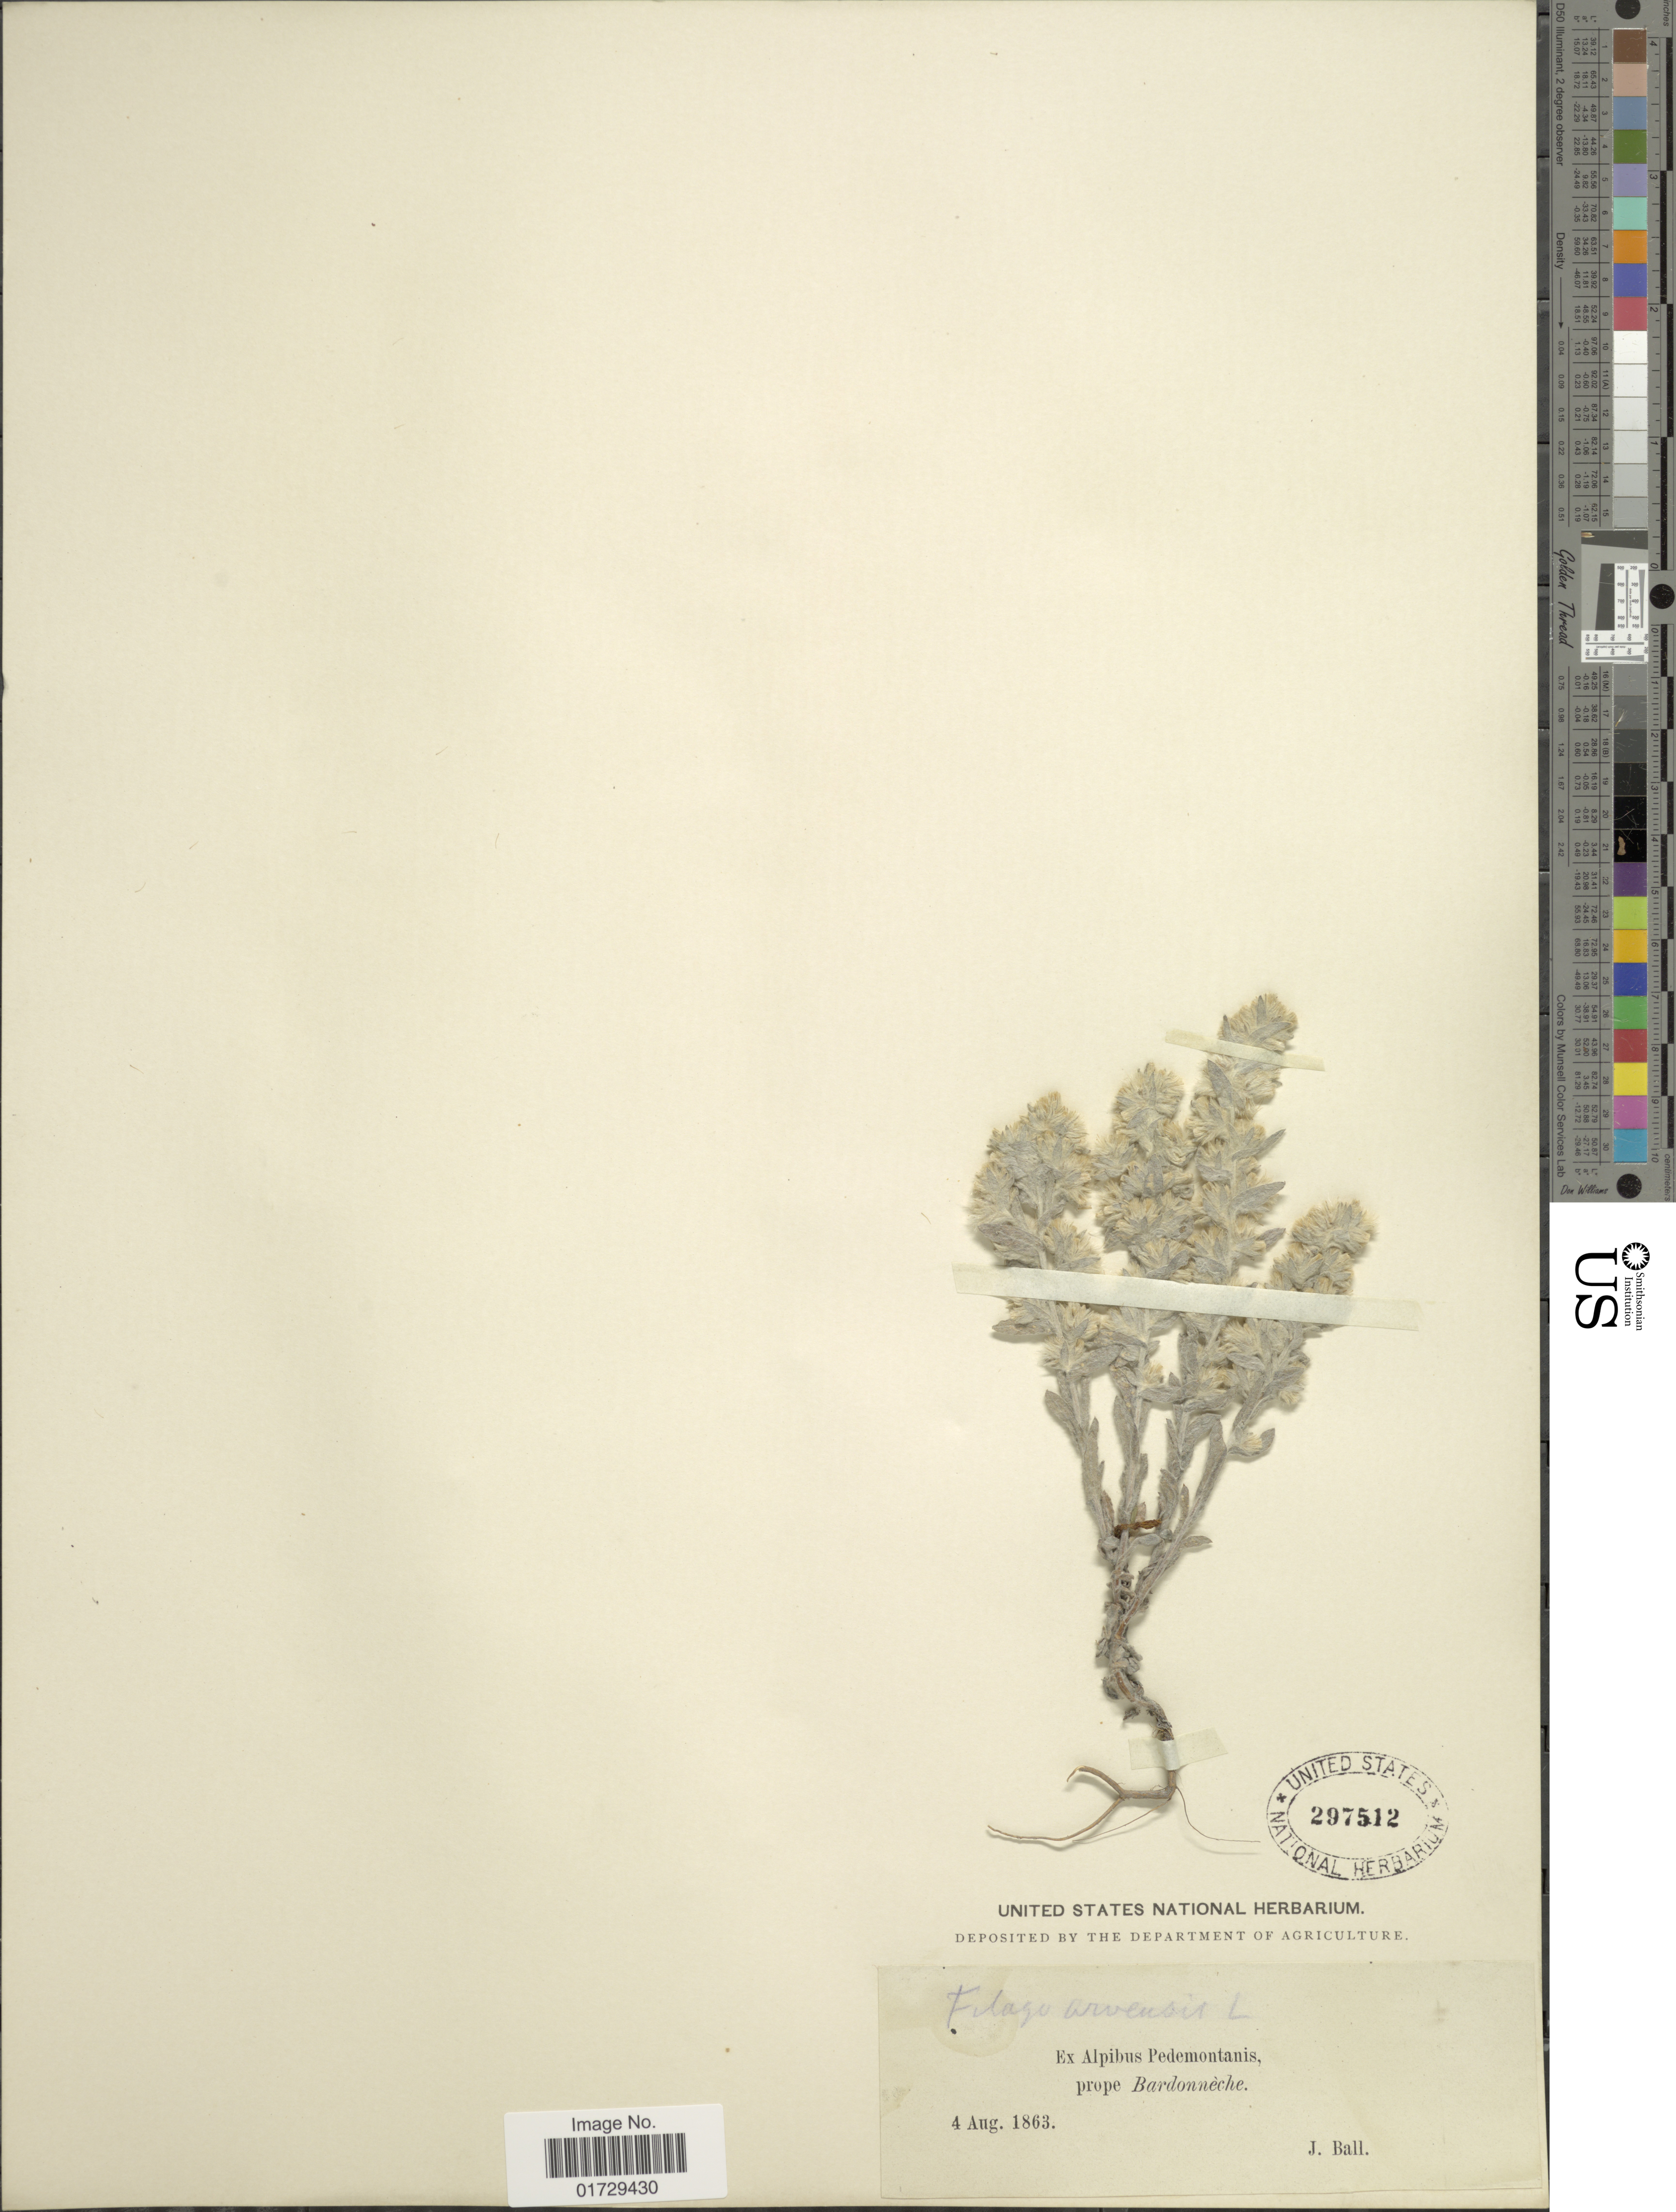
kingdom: Plantae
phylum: Tracheophyta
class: Magnoliopsida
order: Asterales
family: Asteraceae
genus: Filago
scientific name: Filago arvensis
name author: L.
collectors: J. Ball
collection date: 1863-08-04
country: Italy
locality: Prope Bardonneche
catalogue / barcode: US 297512